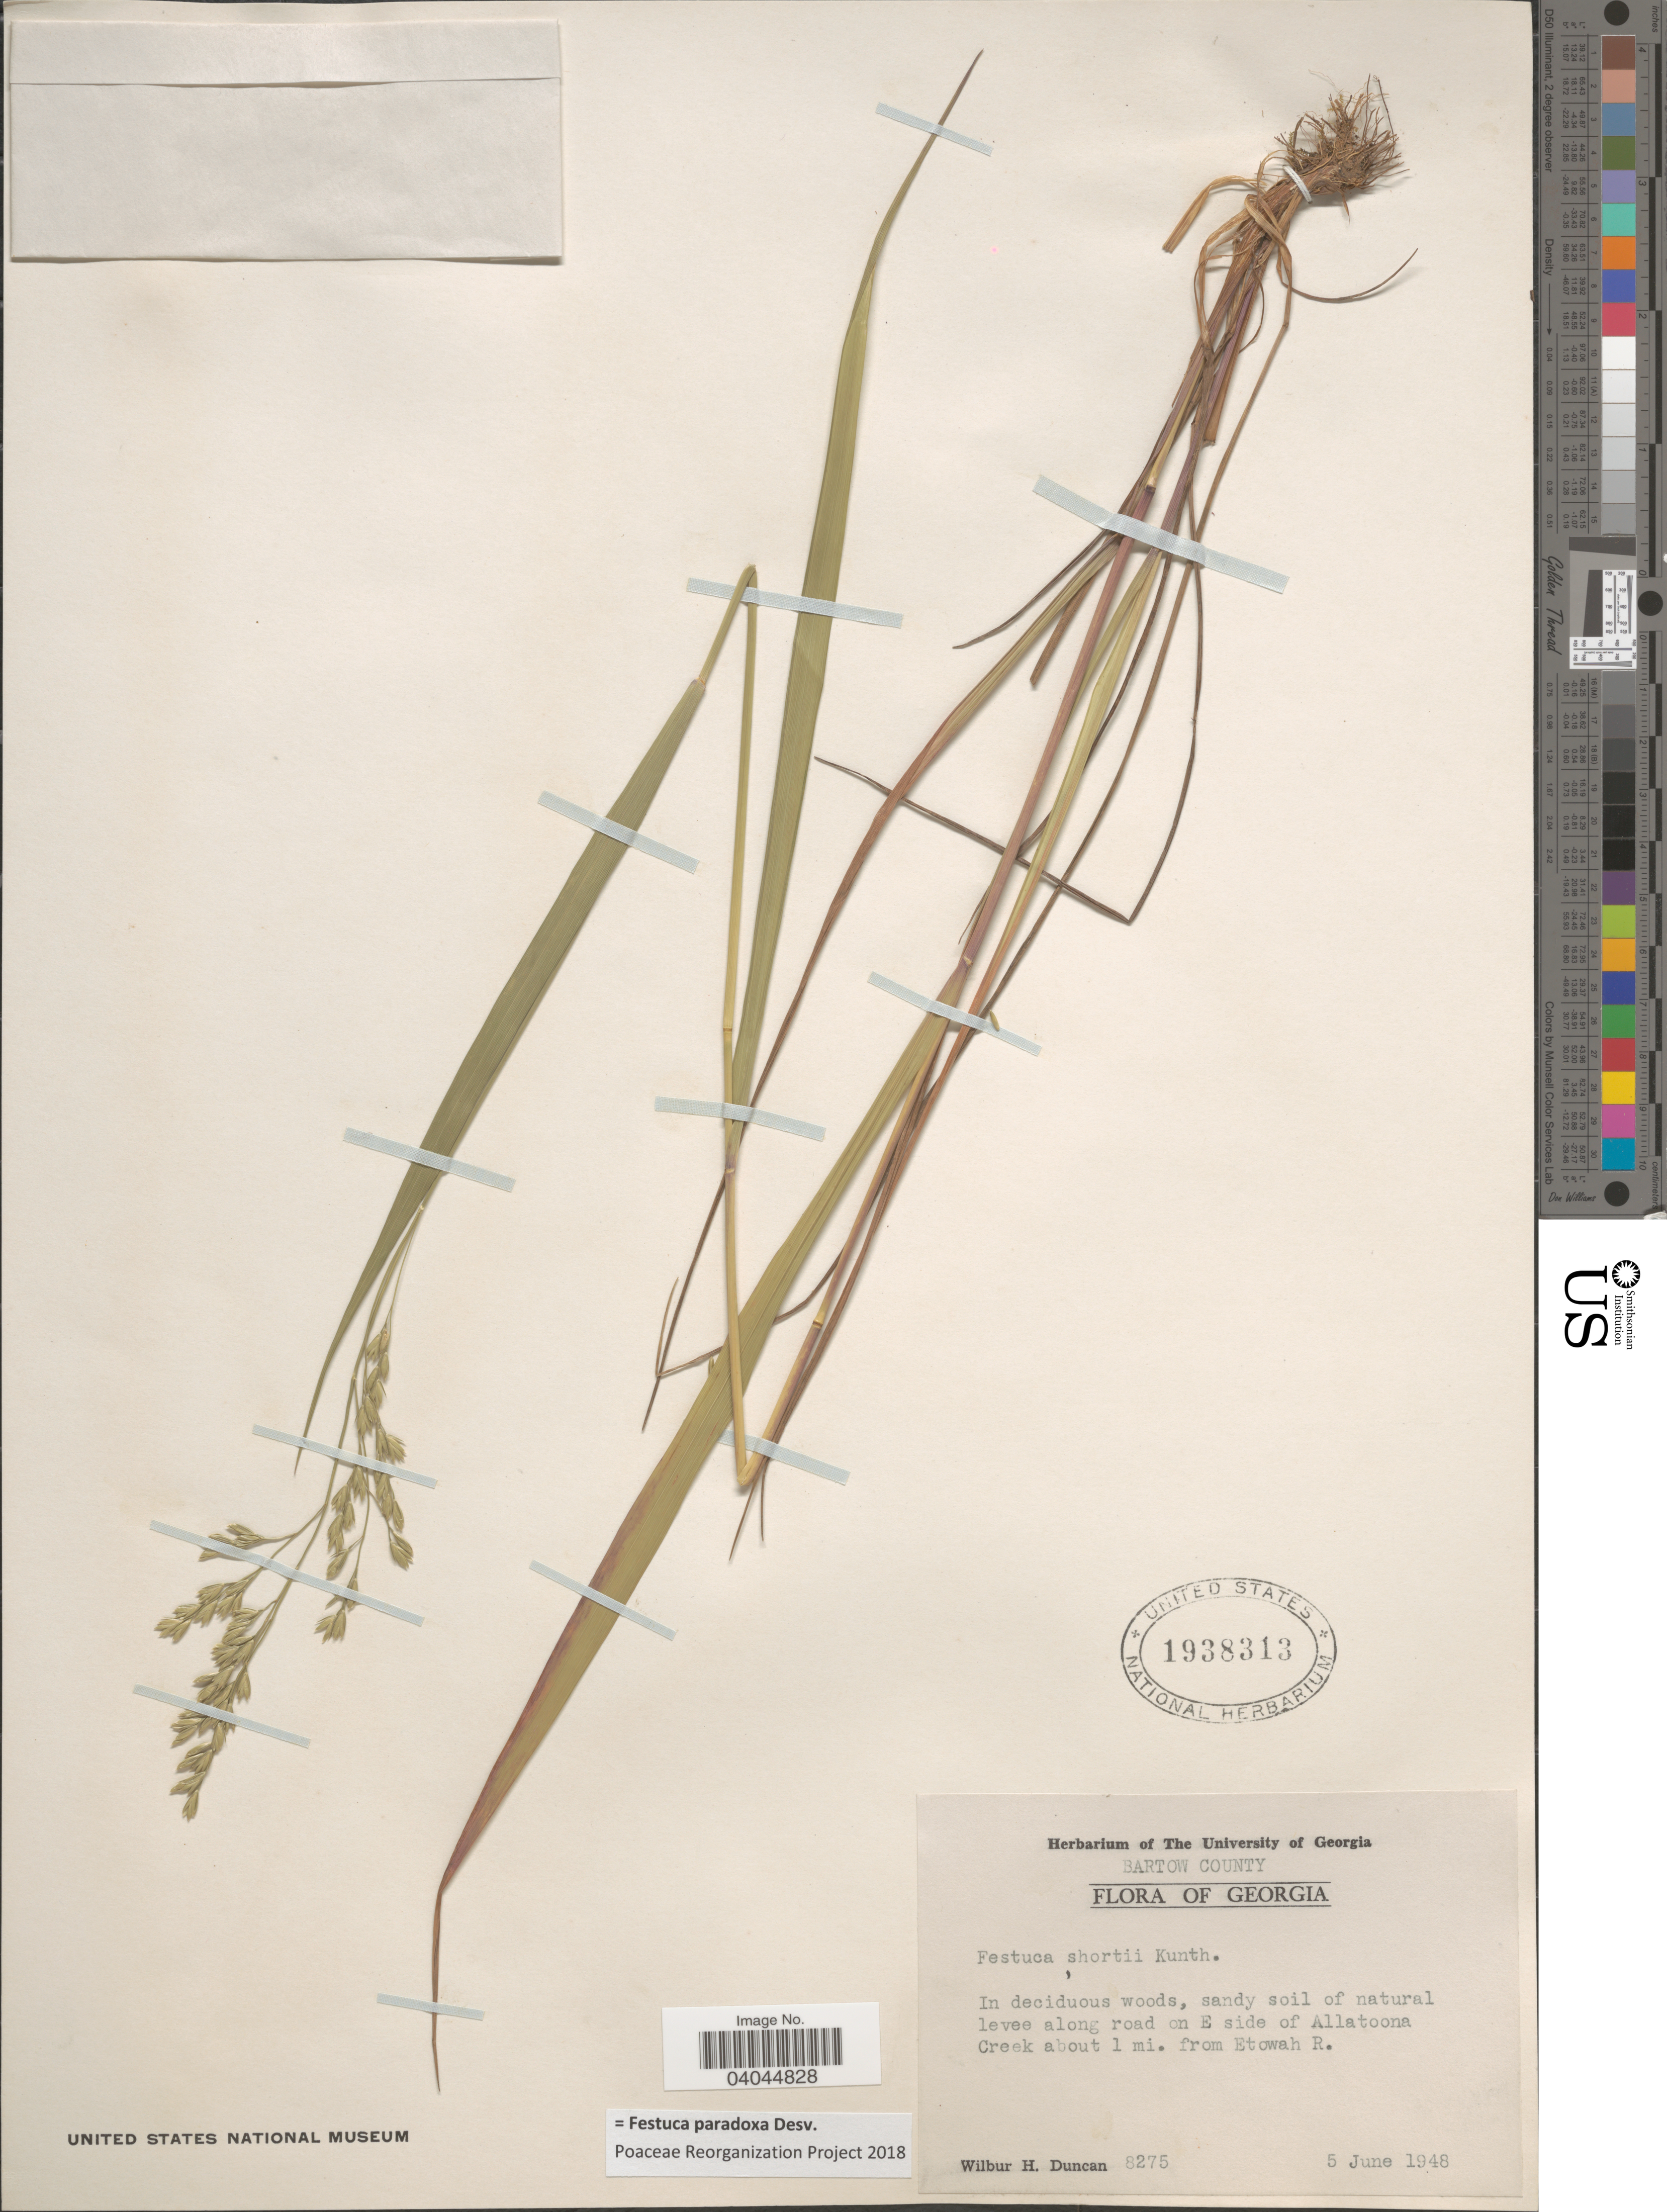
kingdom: Plantae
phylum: Tracheophyta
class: Liliopsida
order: Poales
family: Poaceae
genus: Festuca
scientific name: Festuca paradoxa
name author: Desv.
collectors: W. H. Duncan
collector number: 8275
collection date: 1948-06-05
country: United States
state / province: Georgia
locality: Bartow County. In deciduous woods, sandy soil of natural levee along road on E side of Allatoona Creek about 1 mi. from Etowah R.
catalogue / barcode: US 1938313